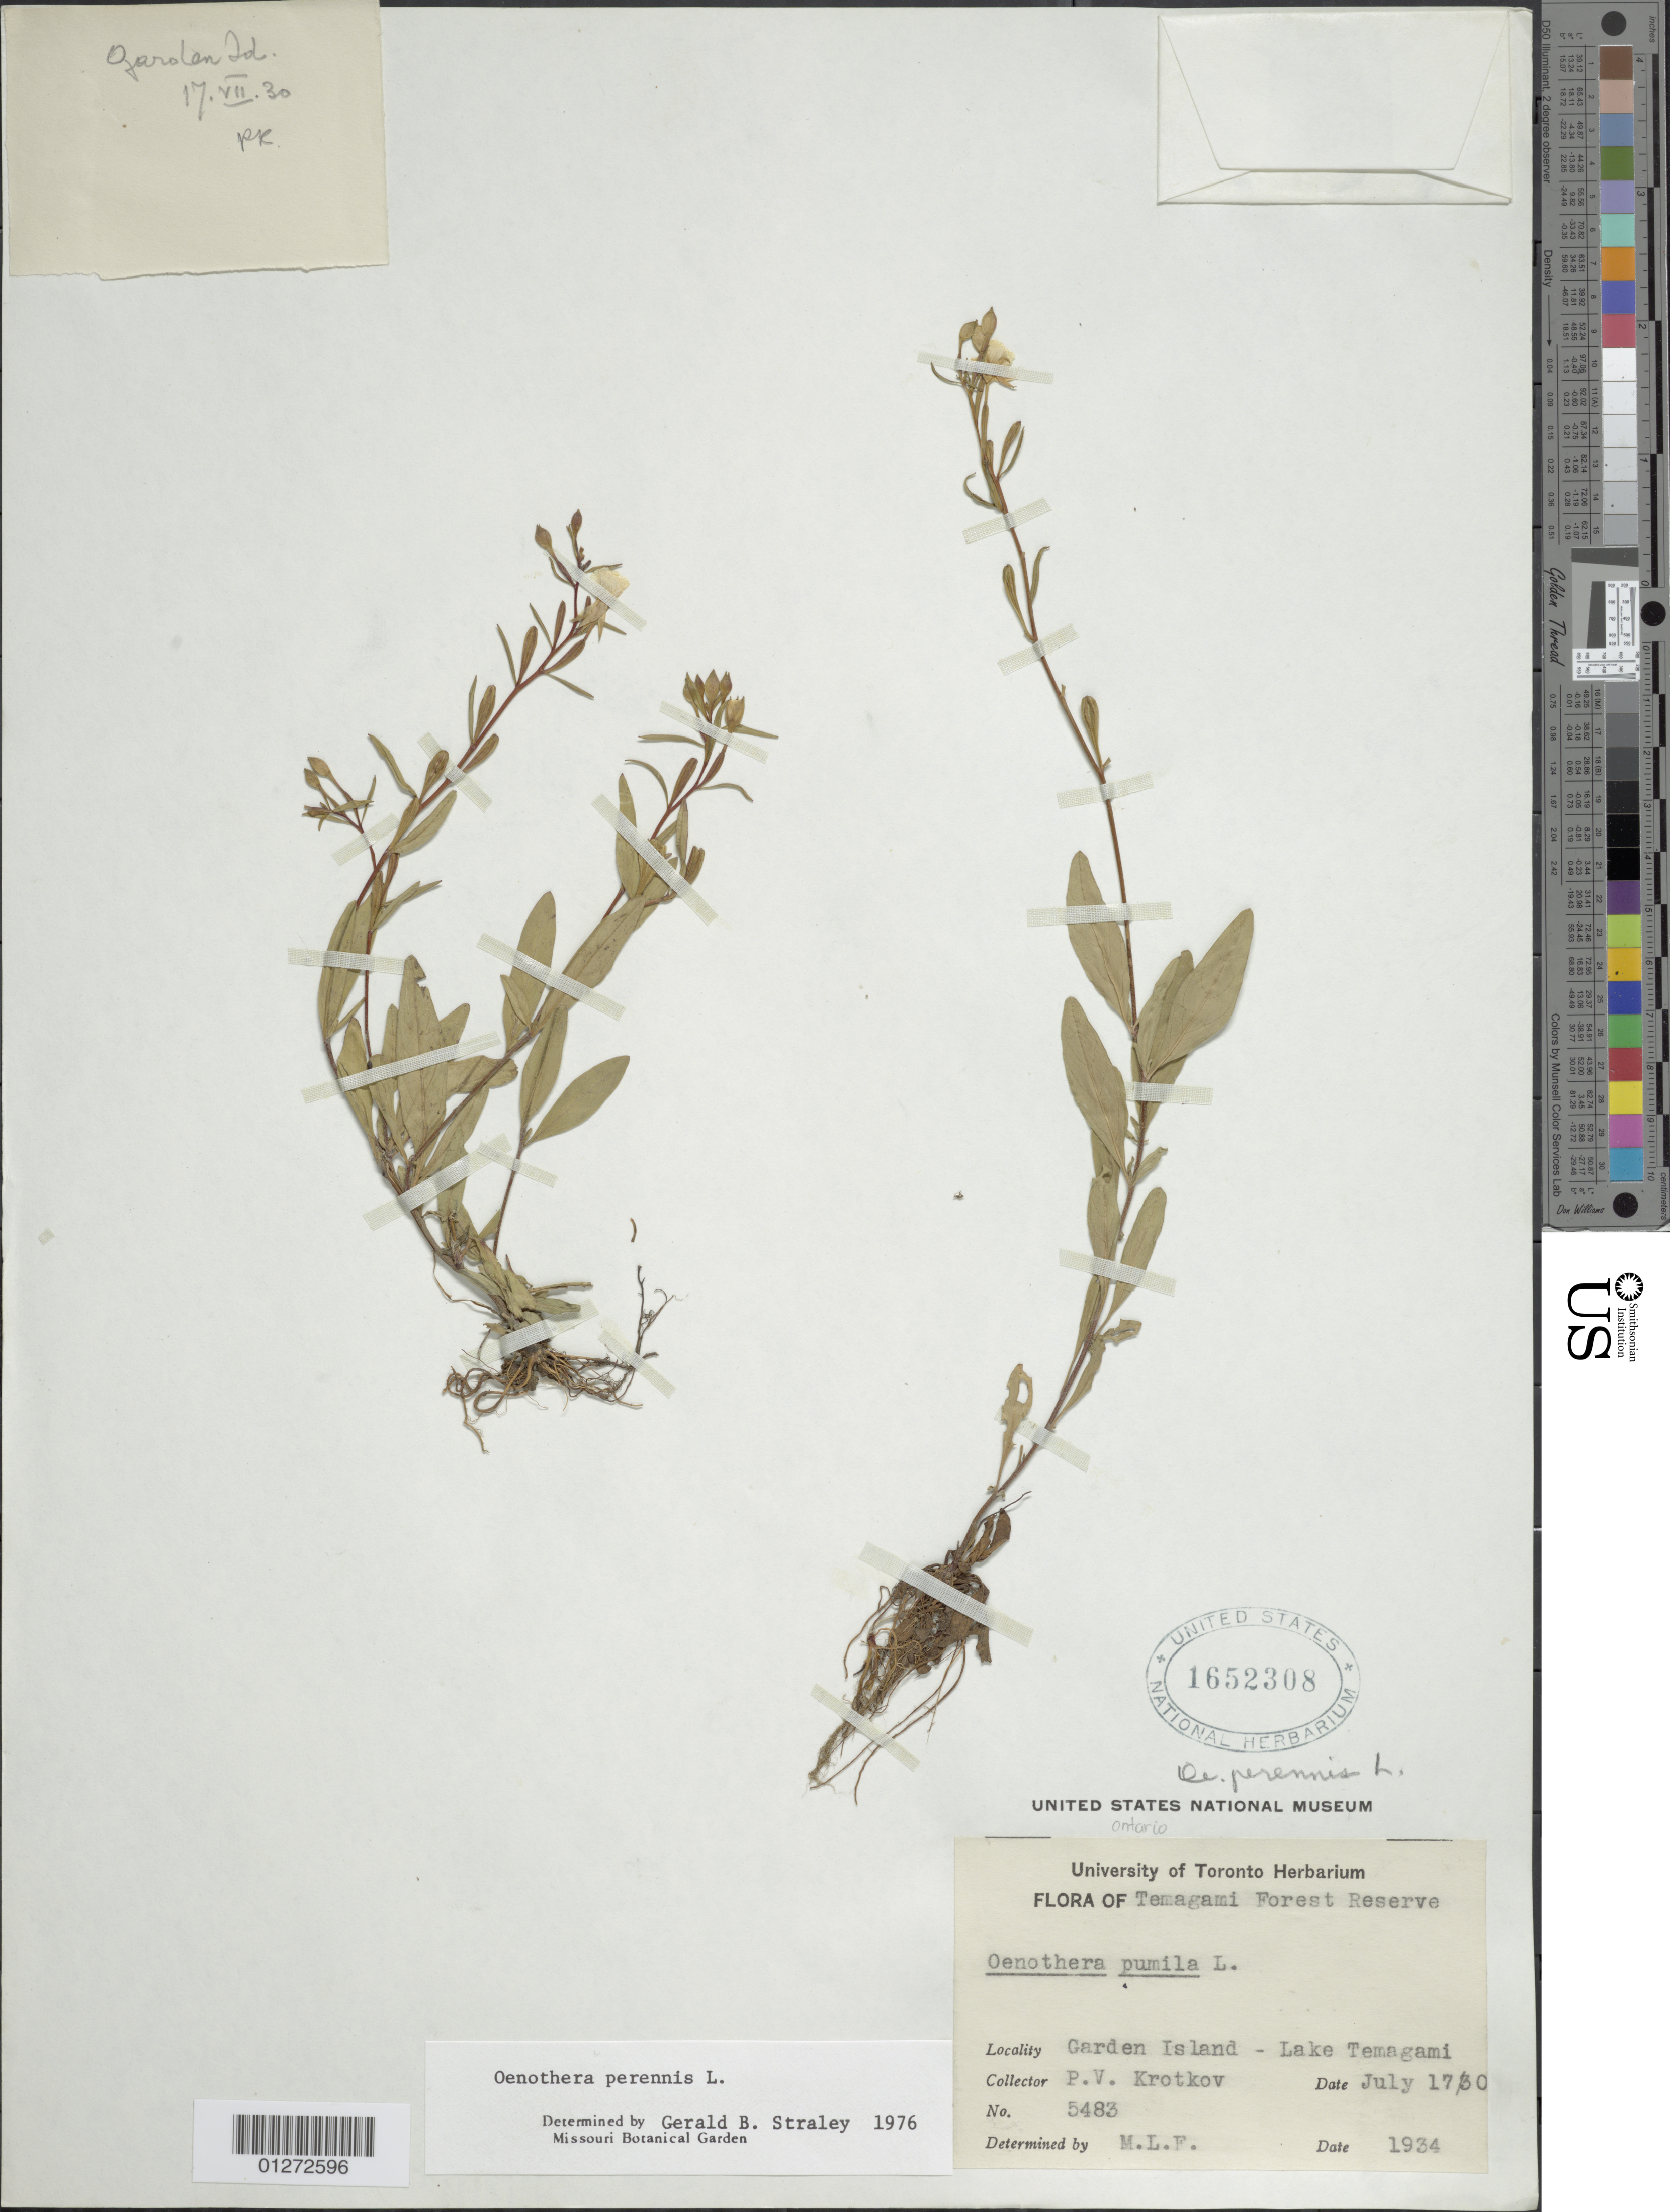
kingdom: Plantae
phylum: Tracheophyta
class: Magnoliopsida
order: Myrtales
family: Onagraceae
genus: Oenothera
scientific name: Oenothera perennis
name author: L.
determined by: Straley, G. B.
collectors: P. V. Krotkov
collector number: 5483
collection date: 1730-07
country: Canada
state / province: Ontario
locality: Temagami Forest Reserve, Garden Island, Lake Temagami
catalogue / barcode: US 1652308